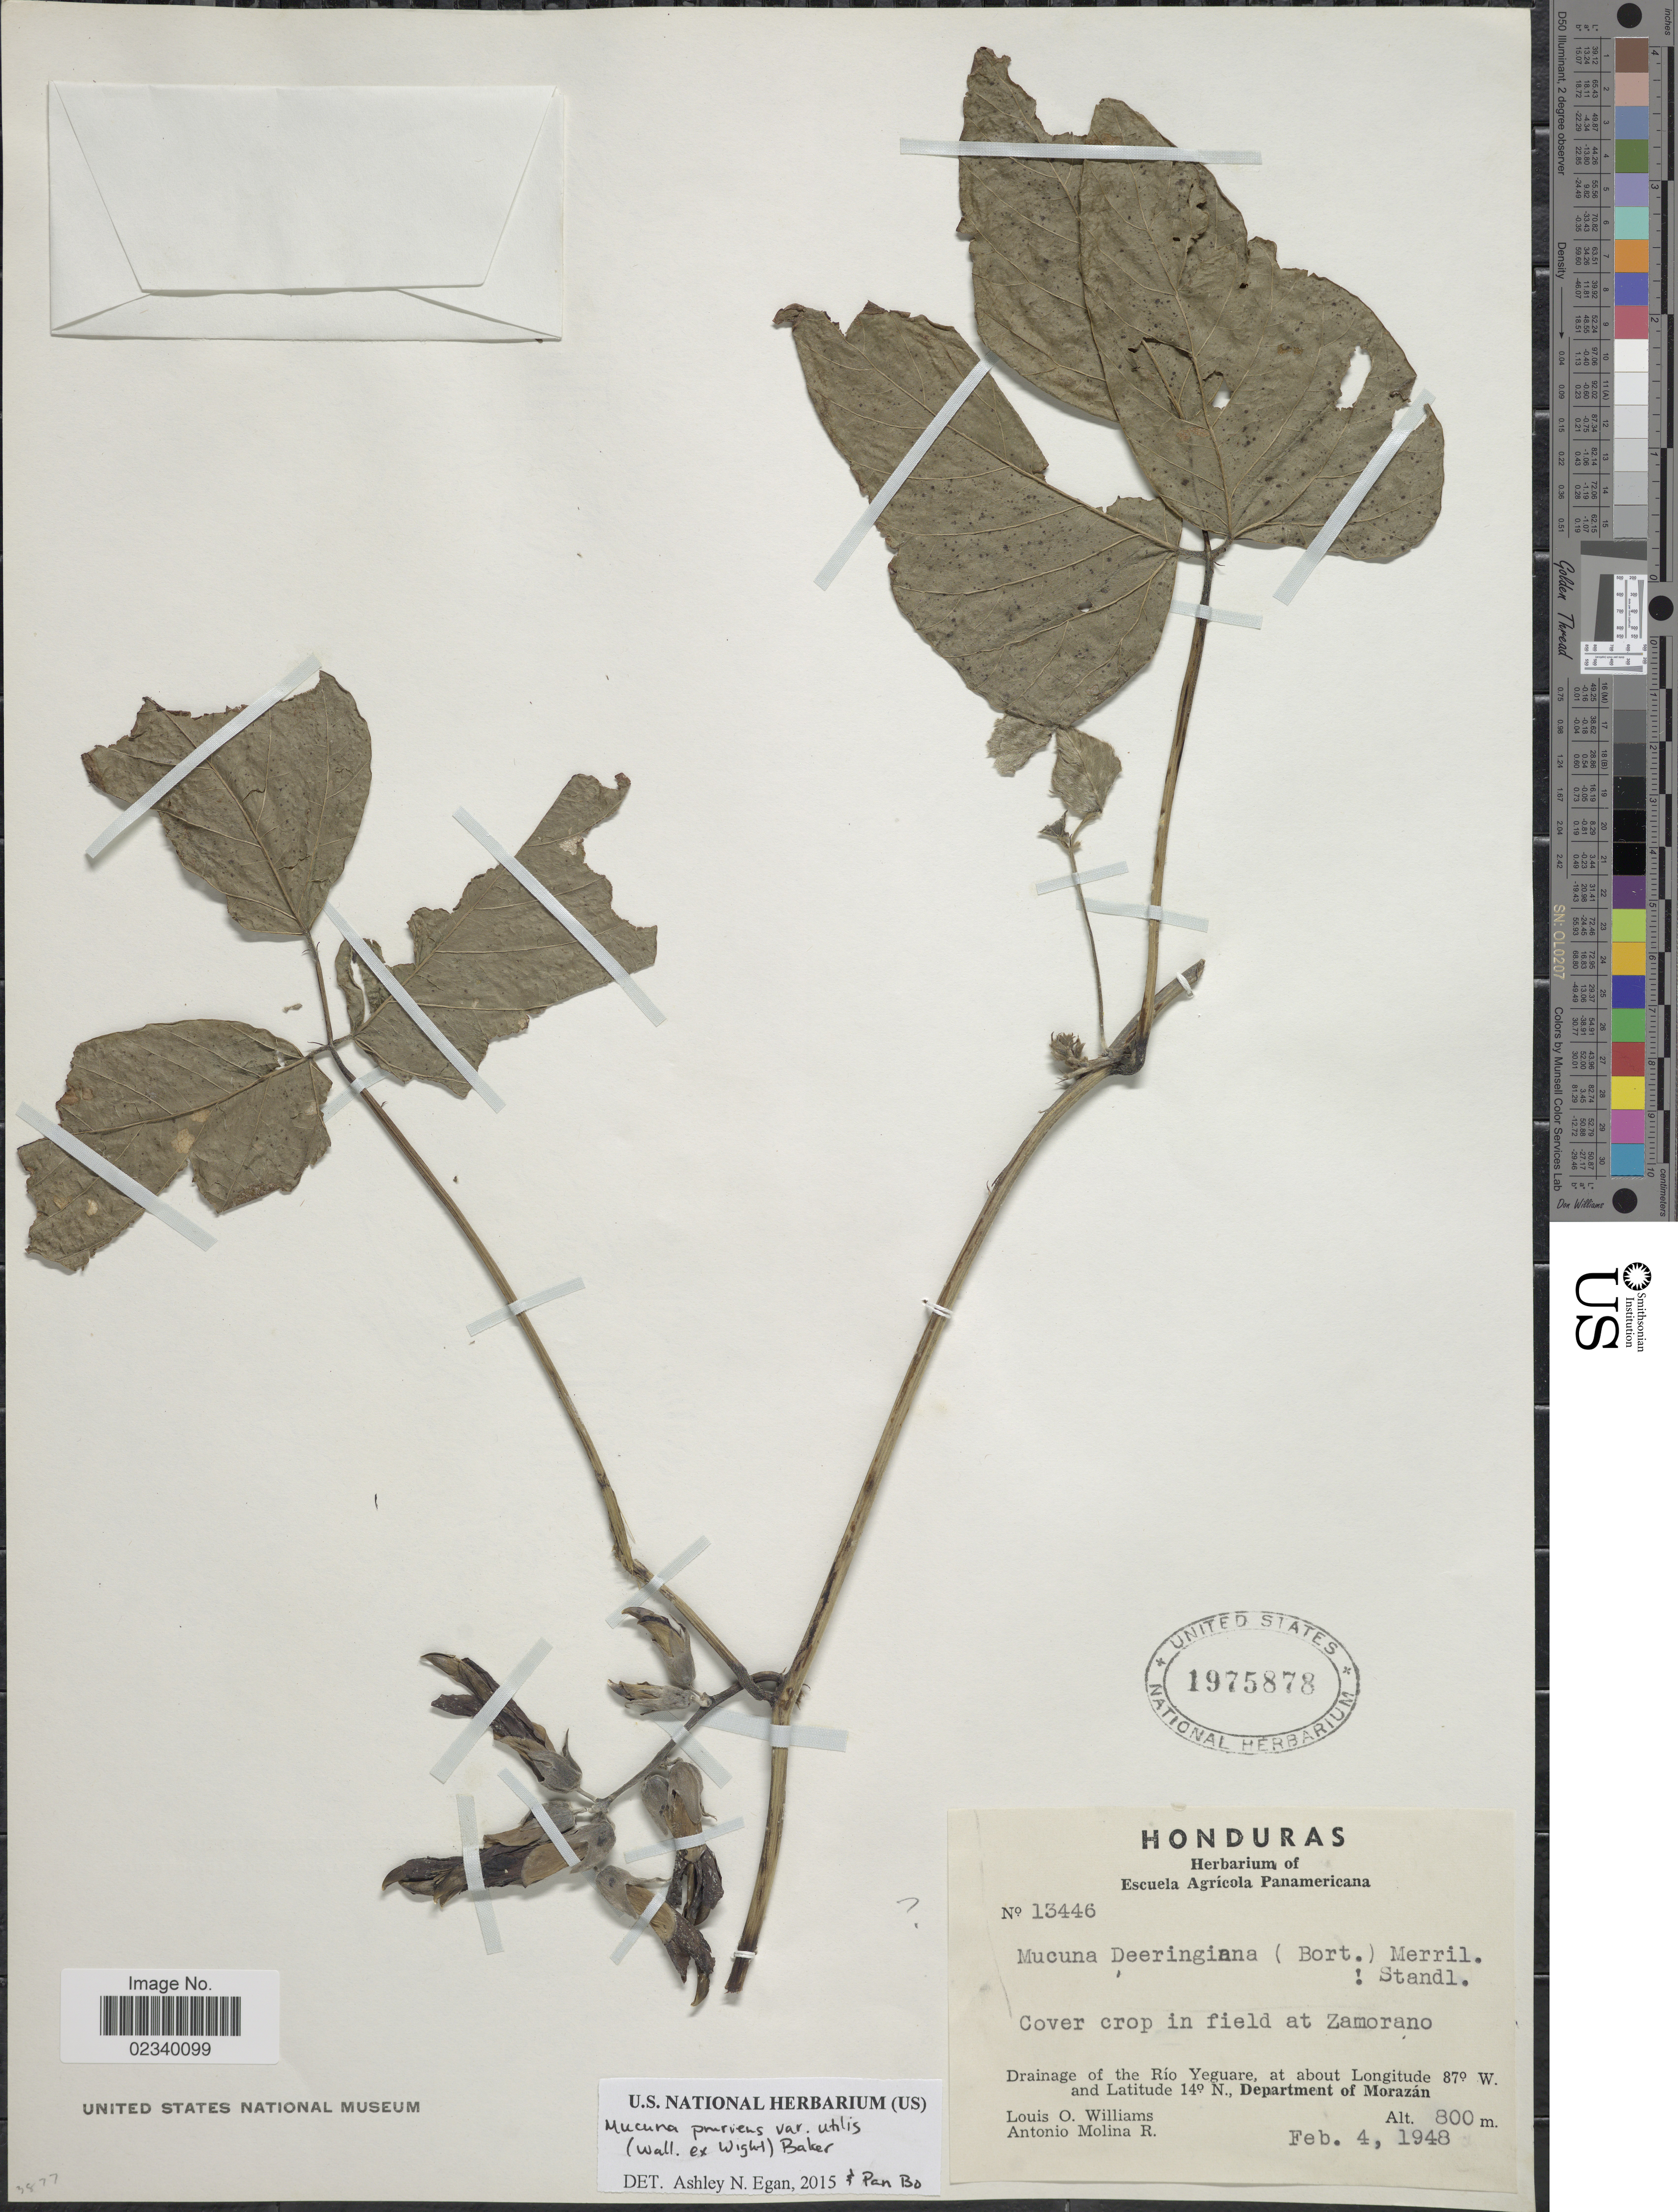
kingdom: Plantae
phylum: Tracheophyta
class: Magnoliopsida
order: Fabales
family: Fabaceae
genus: Mucuna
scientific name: Mucuna pruriens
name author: (L.) DC.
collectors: L. O. Williams & A. Molina R.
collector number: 13446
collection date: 1948-02-04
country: Honduras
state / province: Fco. Morazán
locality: Drainage of the Rio Yeguare, Department of Morazan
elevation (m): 800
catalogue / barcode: US 1975878